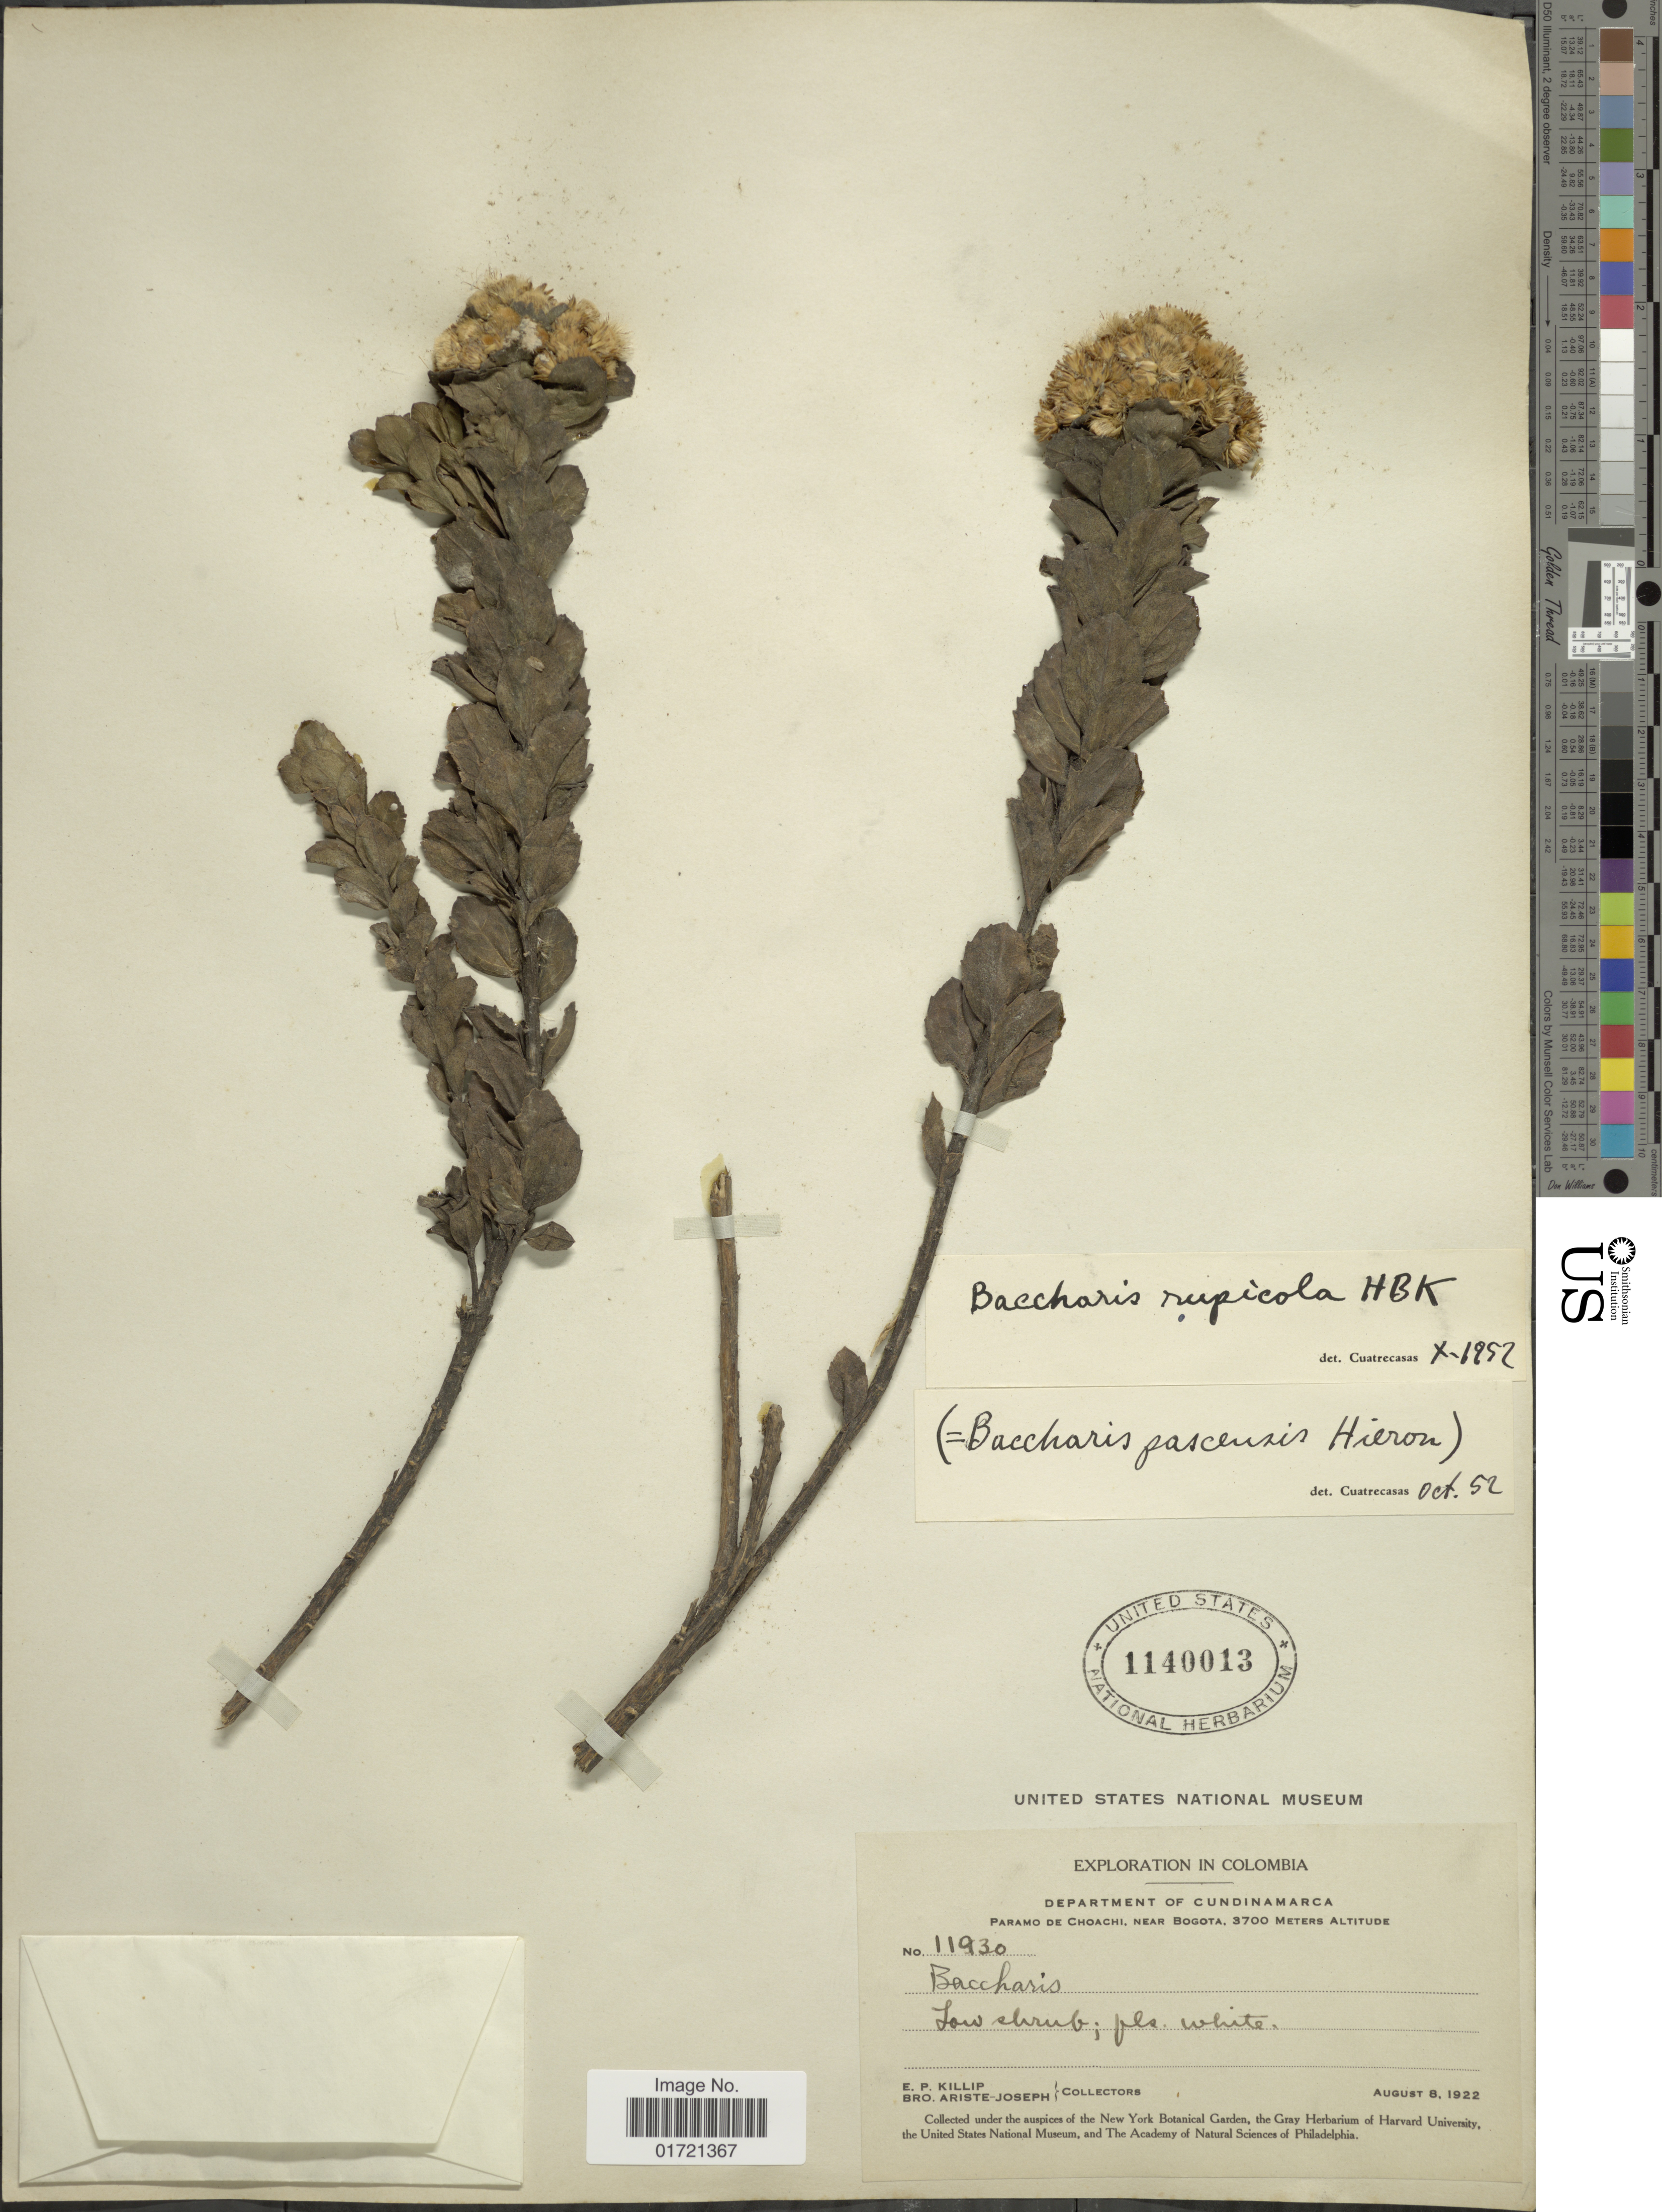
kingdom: Plantae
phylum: Tracheophyta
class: Magnoliopsida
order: Asterales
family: Asteraceae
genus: Baccharis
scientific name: Baccharis rupicola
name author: Kunth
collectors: E. P. Killip & Bro. Ariste-Joseph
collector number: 11930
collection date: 1922-08-08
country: Colombia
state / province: Cundinamarca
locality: Department of Cundinamarca. Paramo de Choachi, near Bogota.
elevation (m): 3700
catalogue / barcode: US 1140013